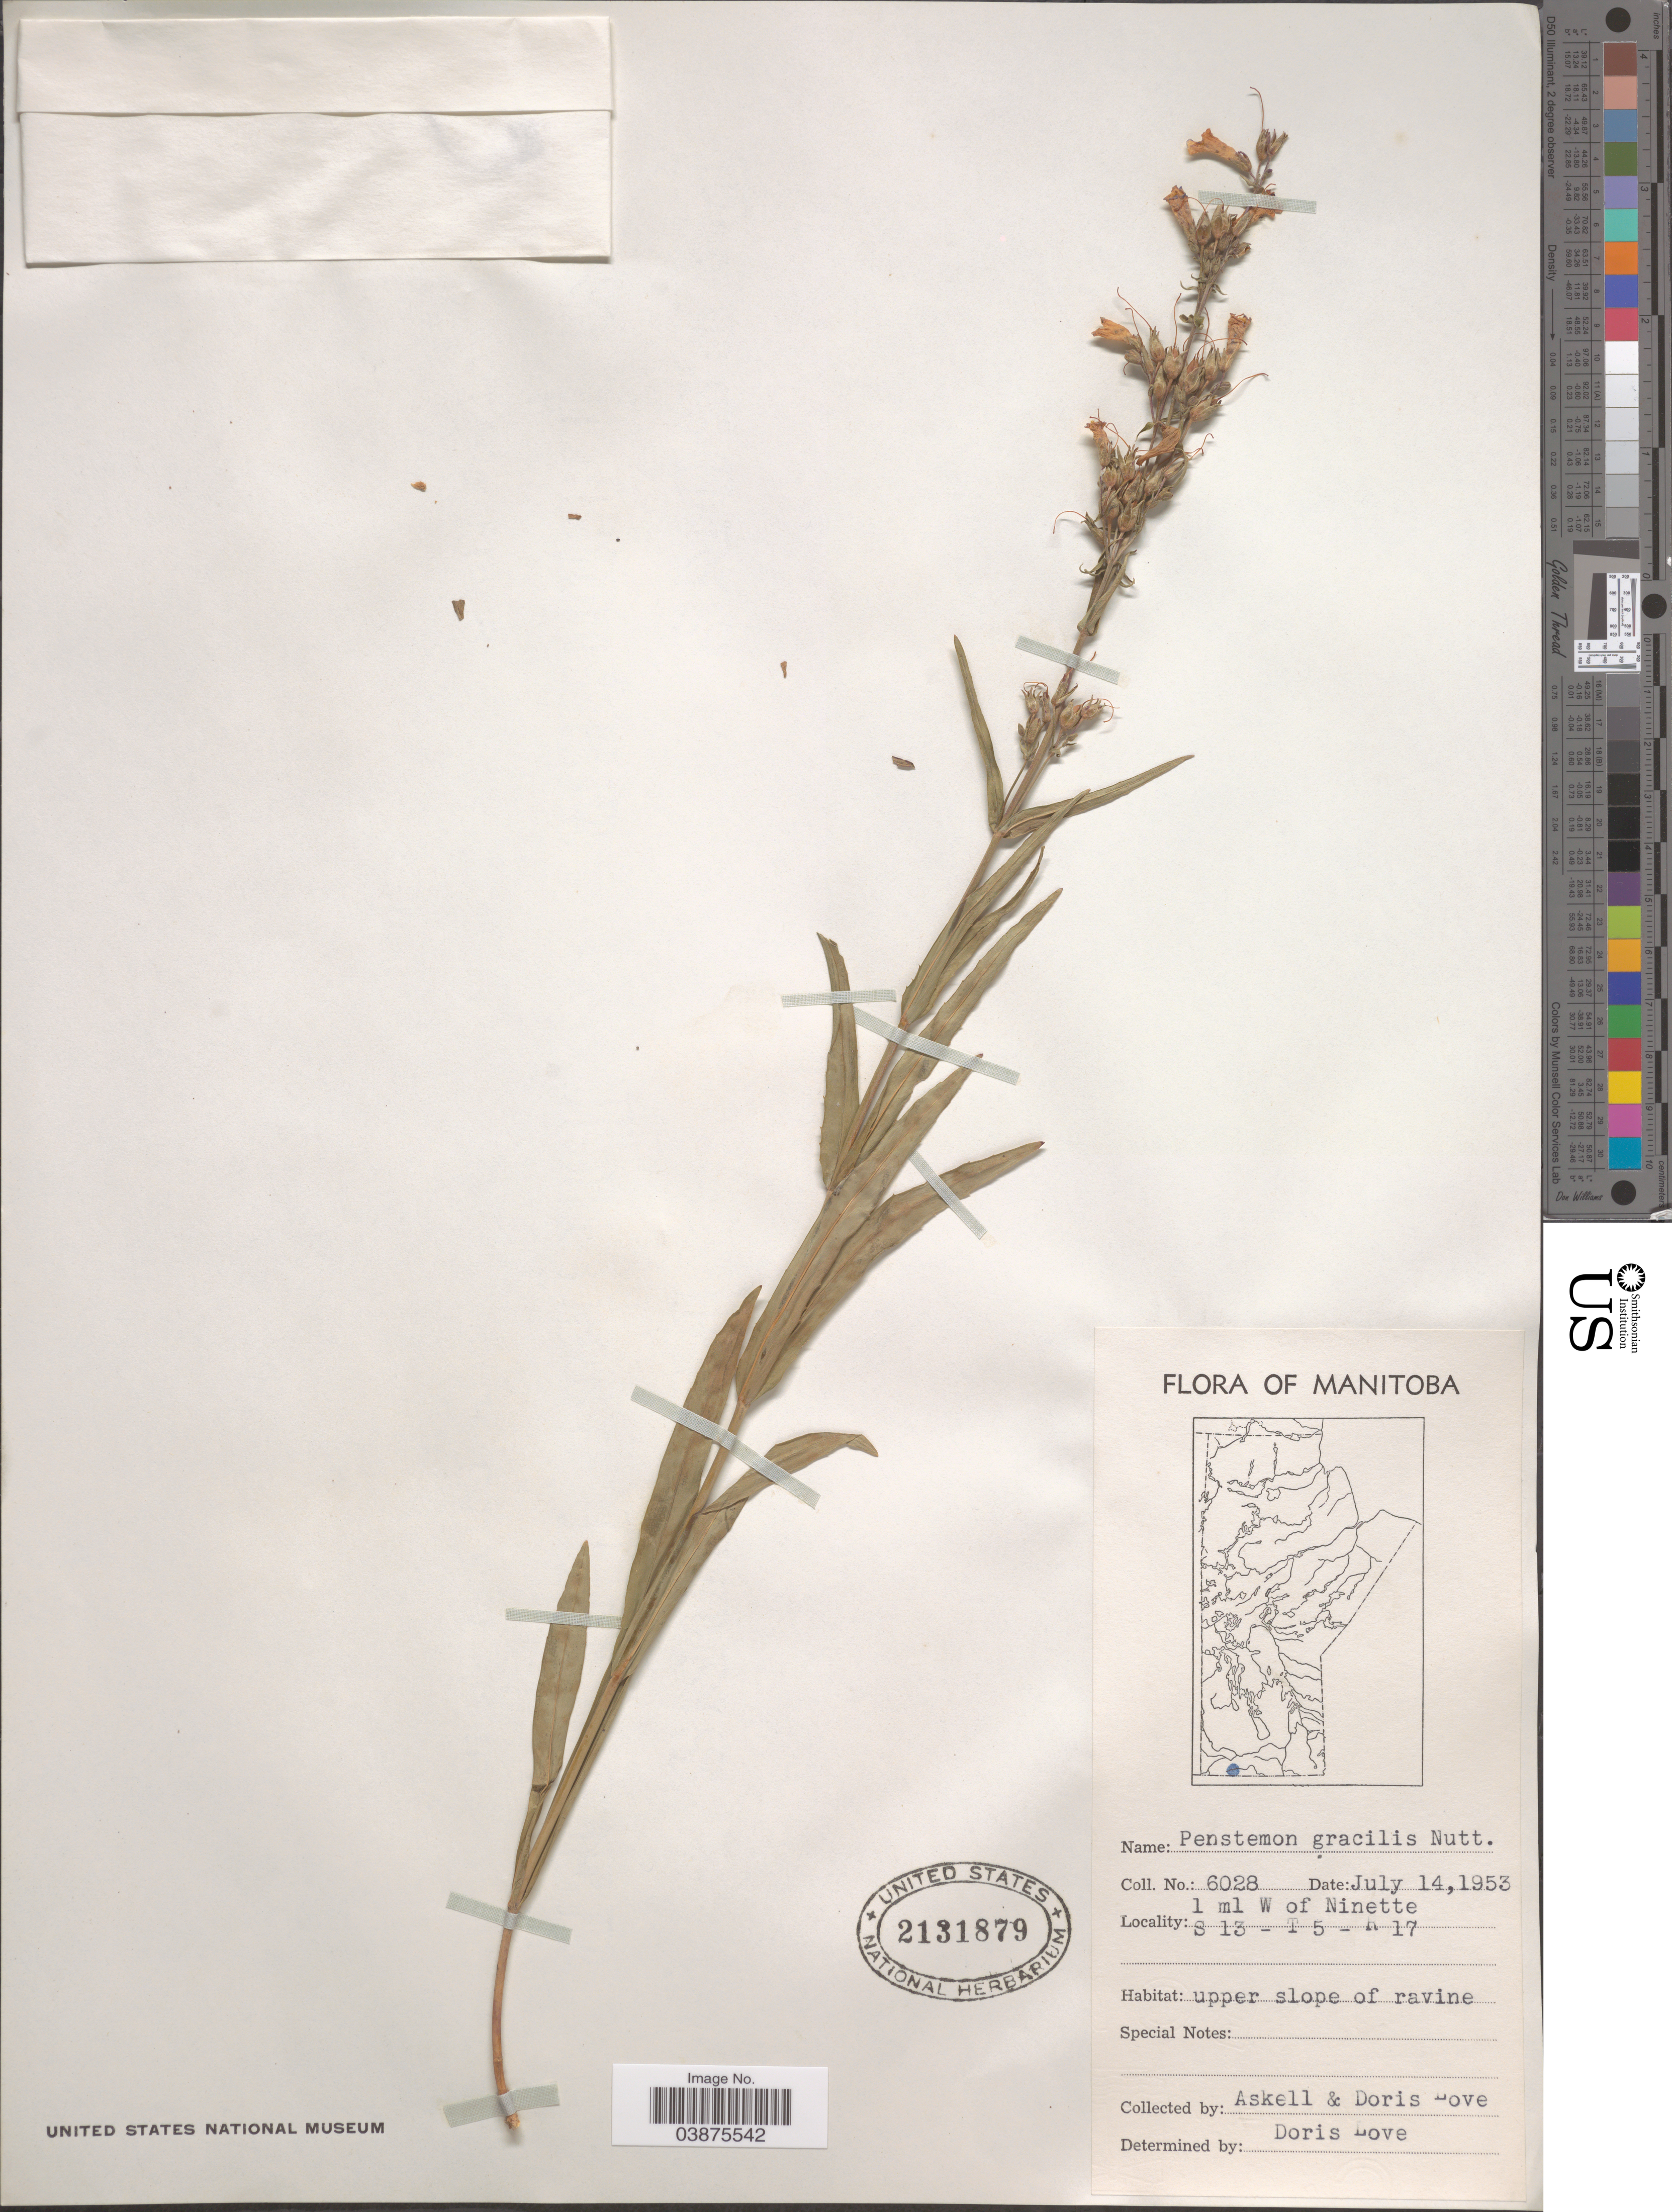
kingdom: Plantae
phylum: Tracheophyta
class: Magnoliopsida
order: Lamiales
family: Plantaginaceae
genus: Penstemon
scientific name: Penstemon gracilis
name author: Nutt.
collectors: Á. Löve & D. Löve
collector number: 6028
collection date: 1953-07-14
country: Canada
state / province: Manitoba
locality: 1 ml W of Ninette. S 13- T 5- R 17. Upper slope of ravine.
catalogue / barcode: US 2131879